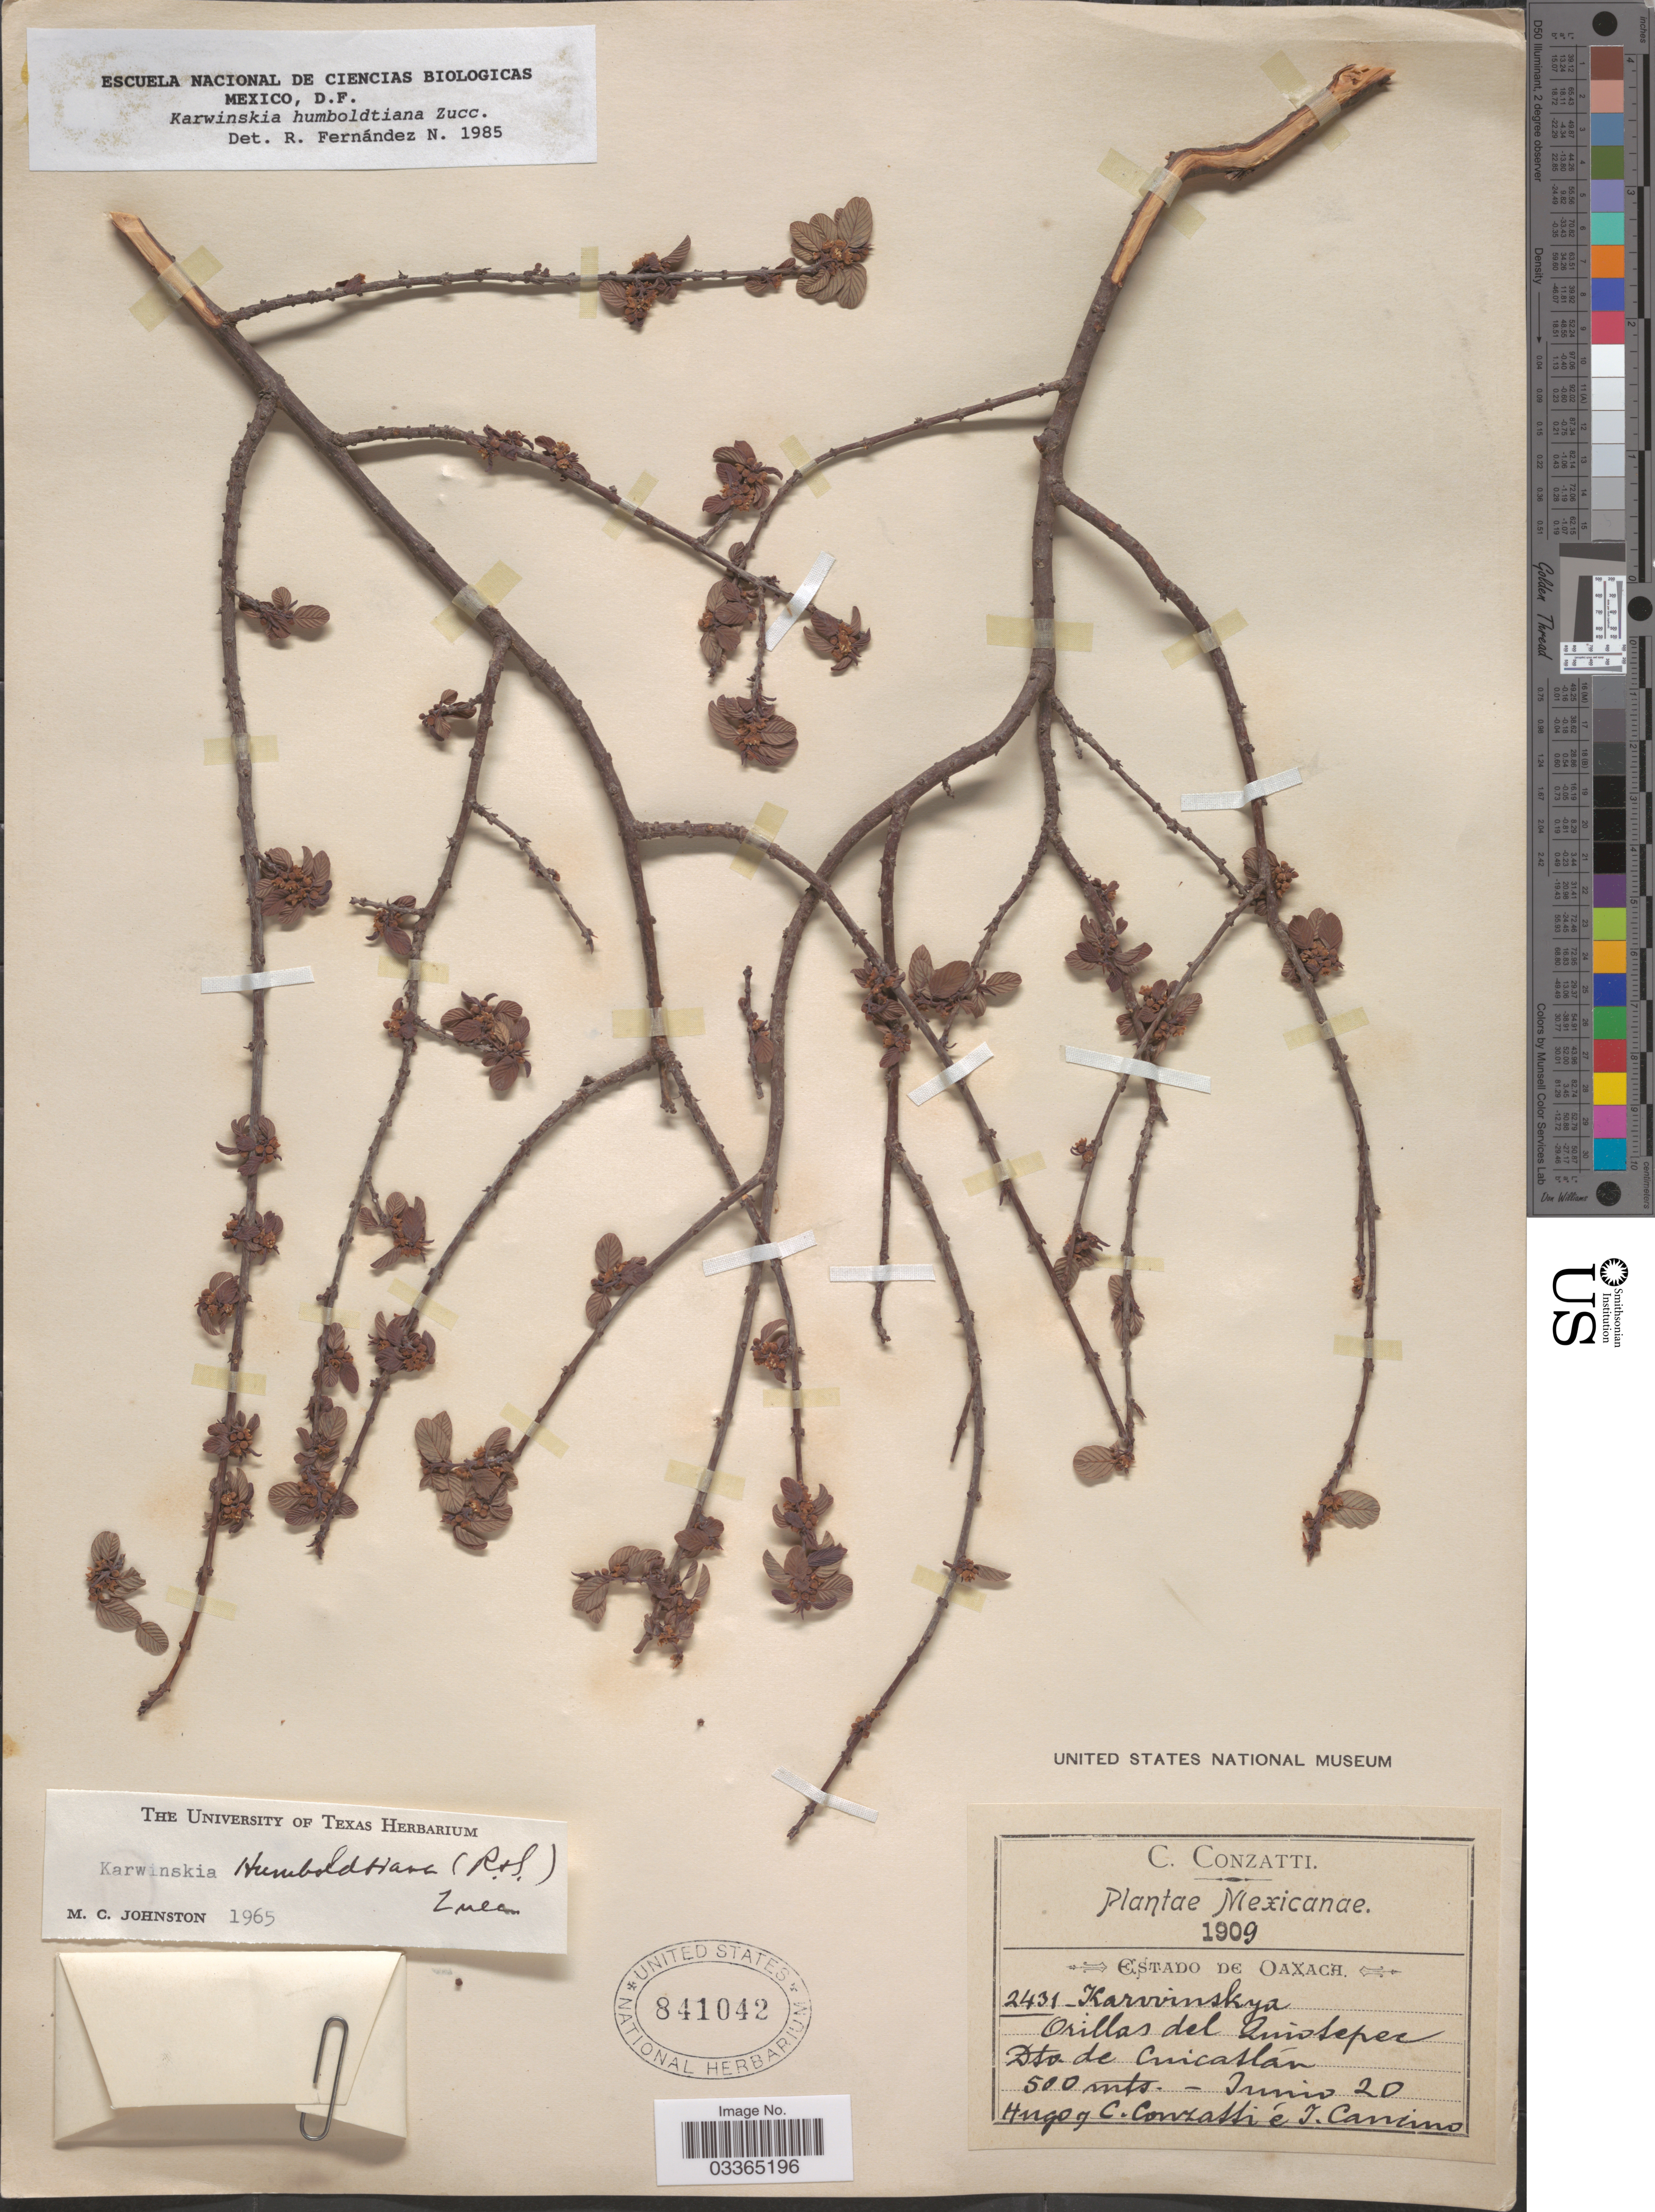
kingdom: Plantae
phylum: Tracheophyta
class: Magnoliopsida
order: Rosales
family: Rhamnaceae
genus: Karwinskia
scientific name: Karwinskia humboldtiana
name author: (Schult.) Zucc.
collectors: H. Conzatti, C. Conzatti & J. Cancino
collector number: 2431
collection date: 1909-06-20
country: Mexico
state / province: Oaxaca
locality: Orillas del Quiotepec. Dto. de Cuicatlán.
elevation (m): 500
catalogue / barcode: US 841042